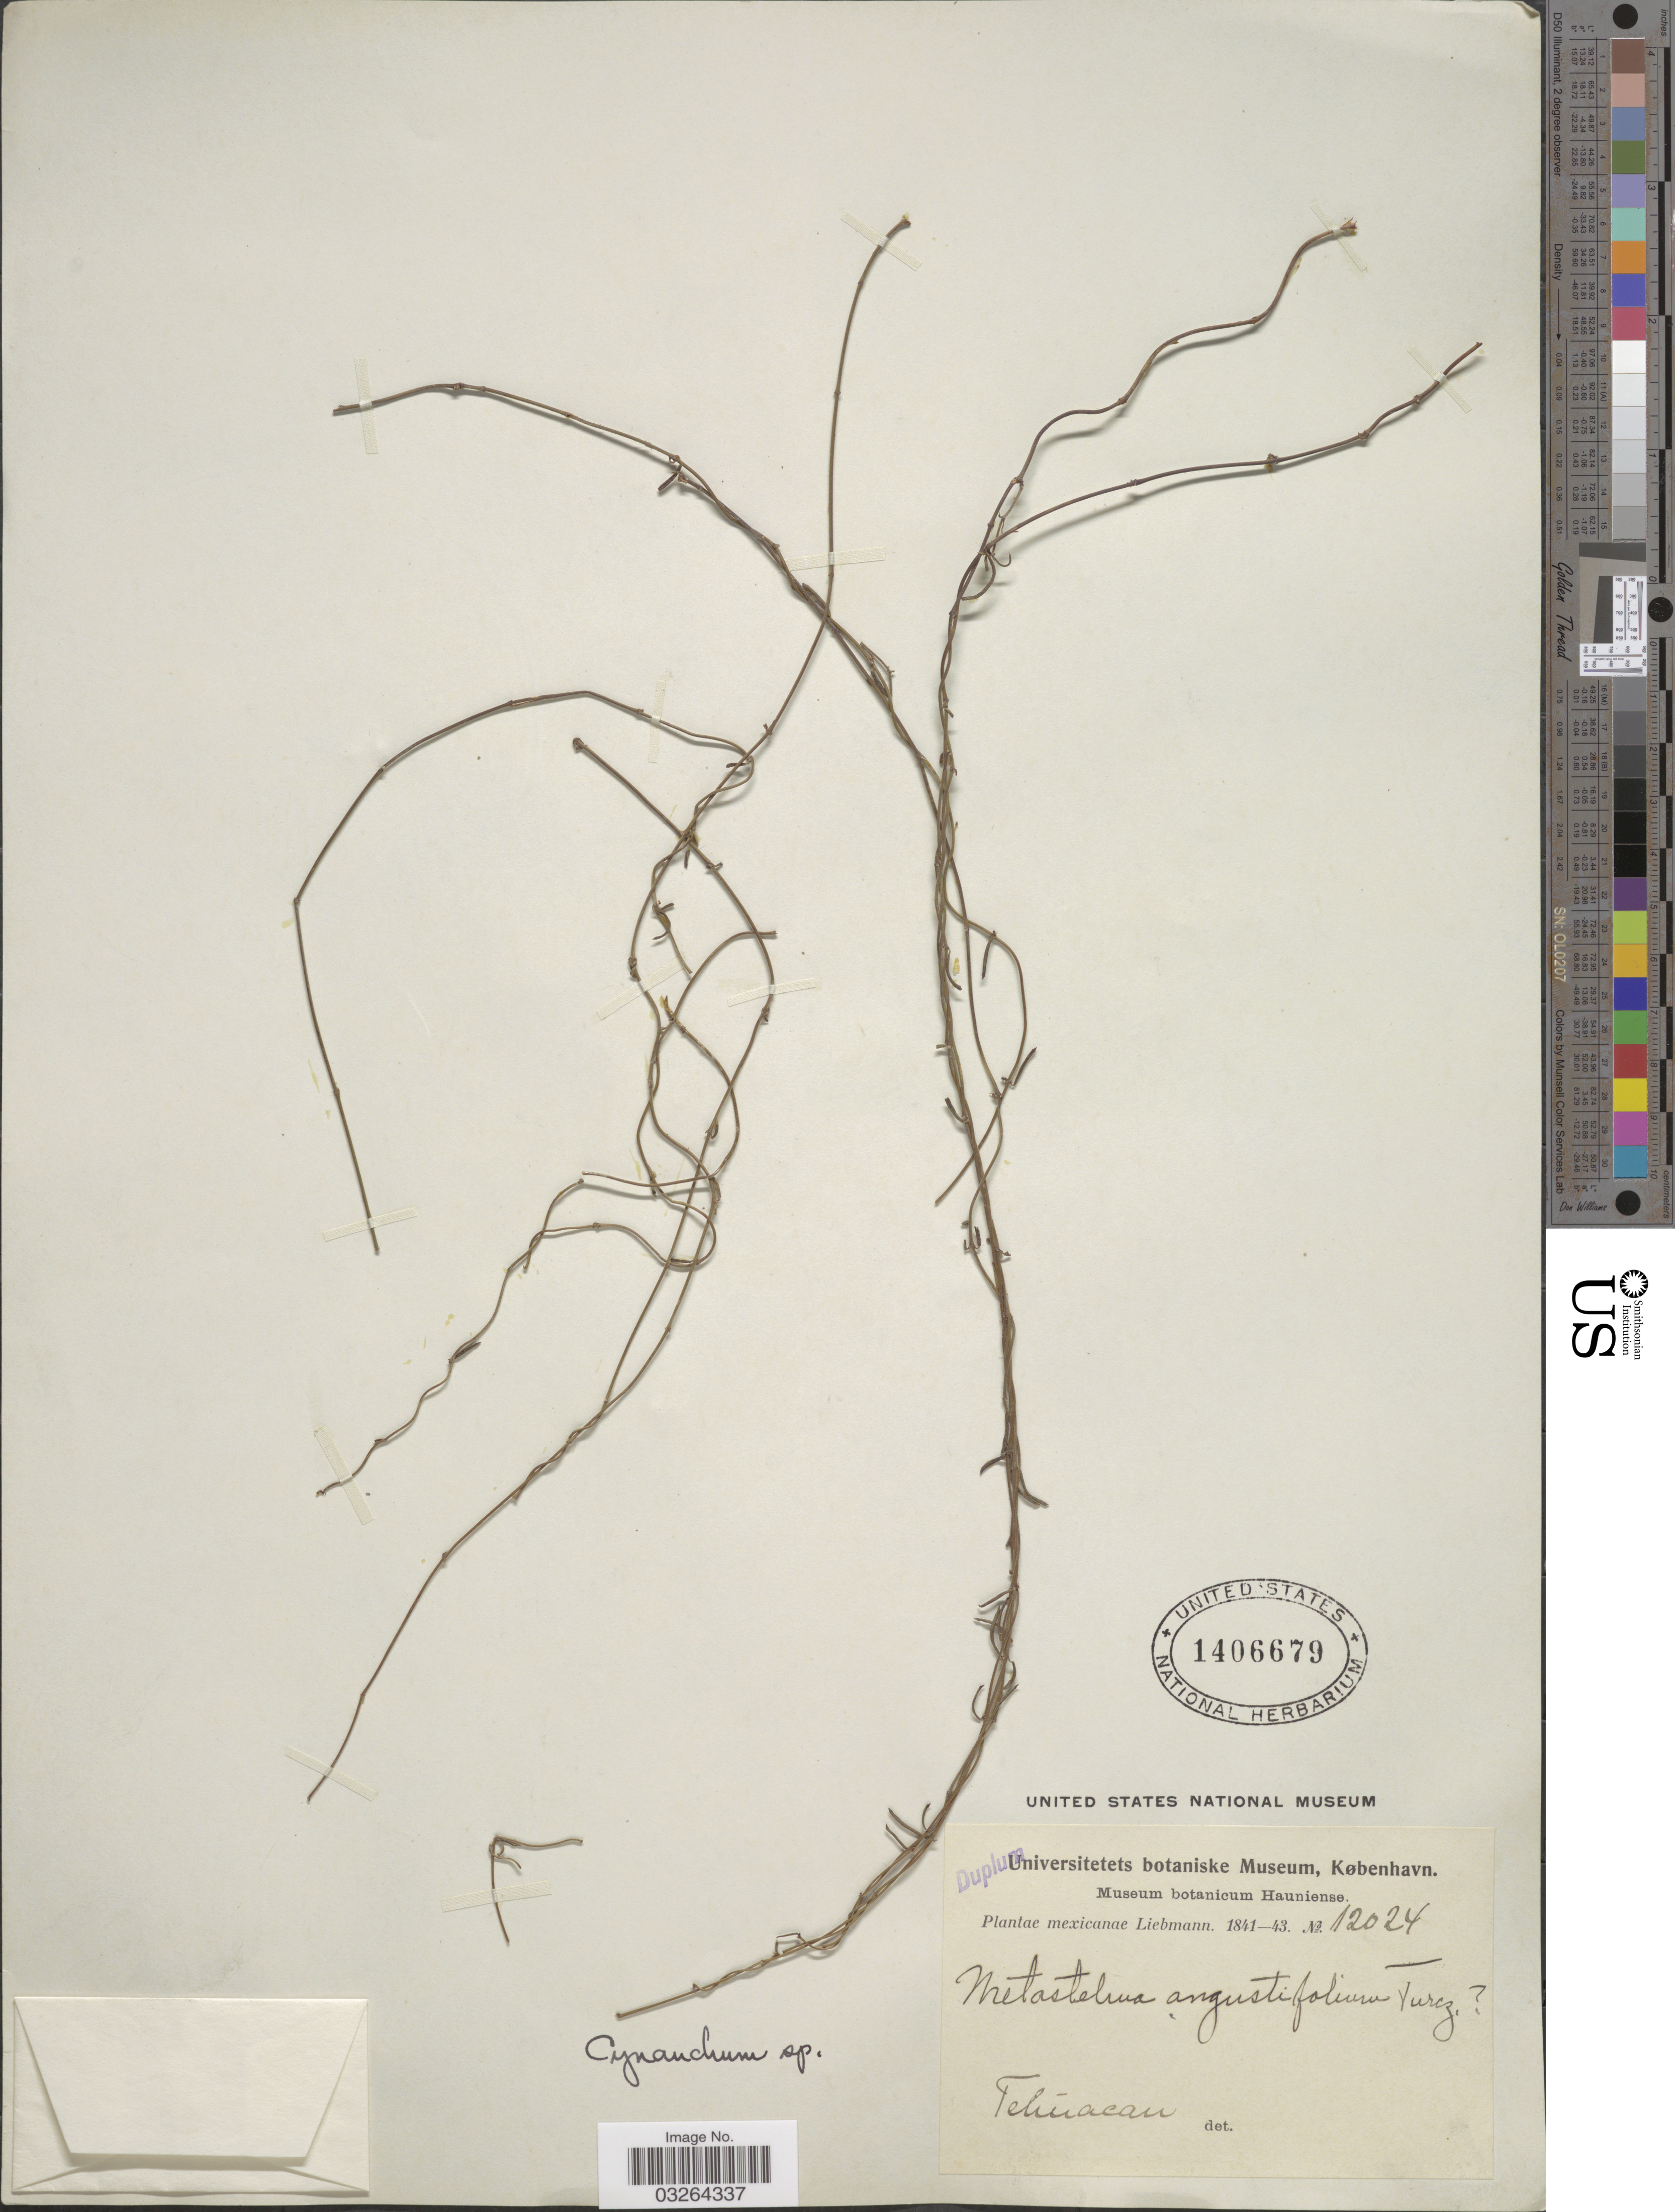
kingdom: Plantae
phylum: Tracheophyta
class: Magnoliopsida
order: Gentianales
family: Apocynaceae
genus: Cynanchum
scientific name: Cynanchum sp.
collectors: Liebmann, --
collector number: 12024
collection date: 1841/1843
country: Mexico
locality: Tehúacan.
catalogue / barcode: US 1406679